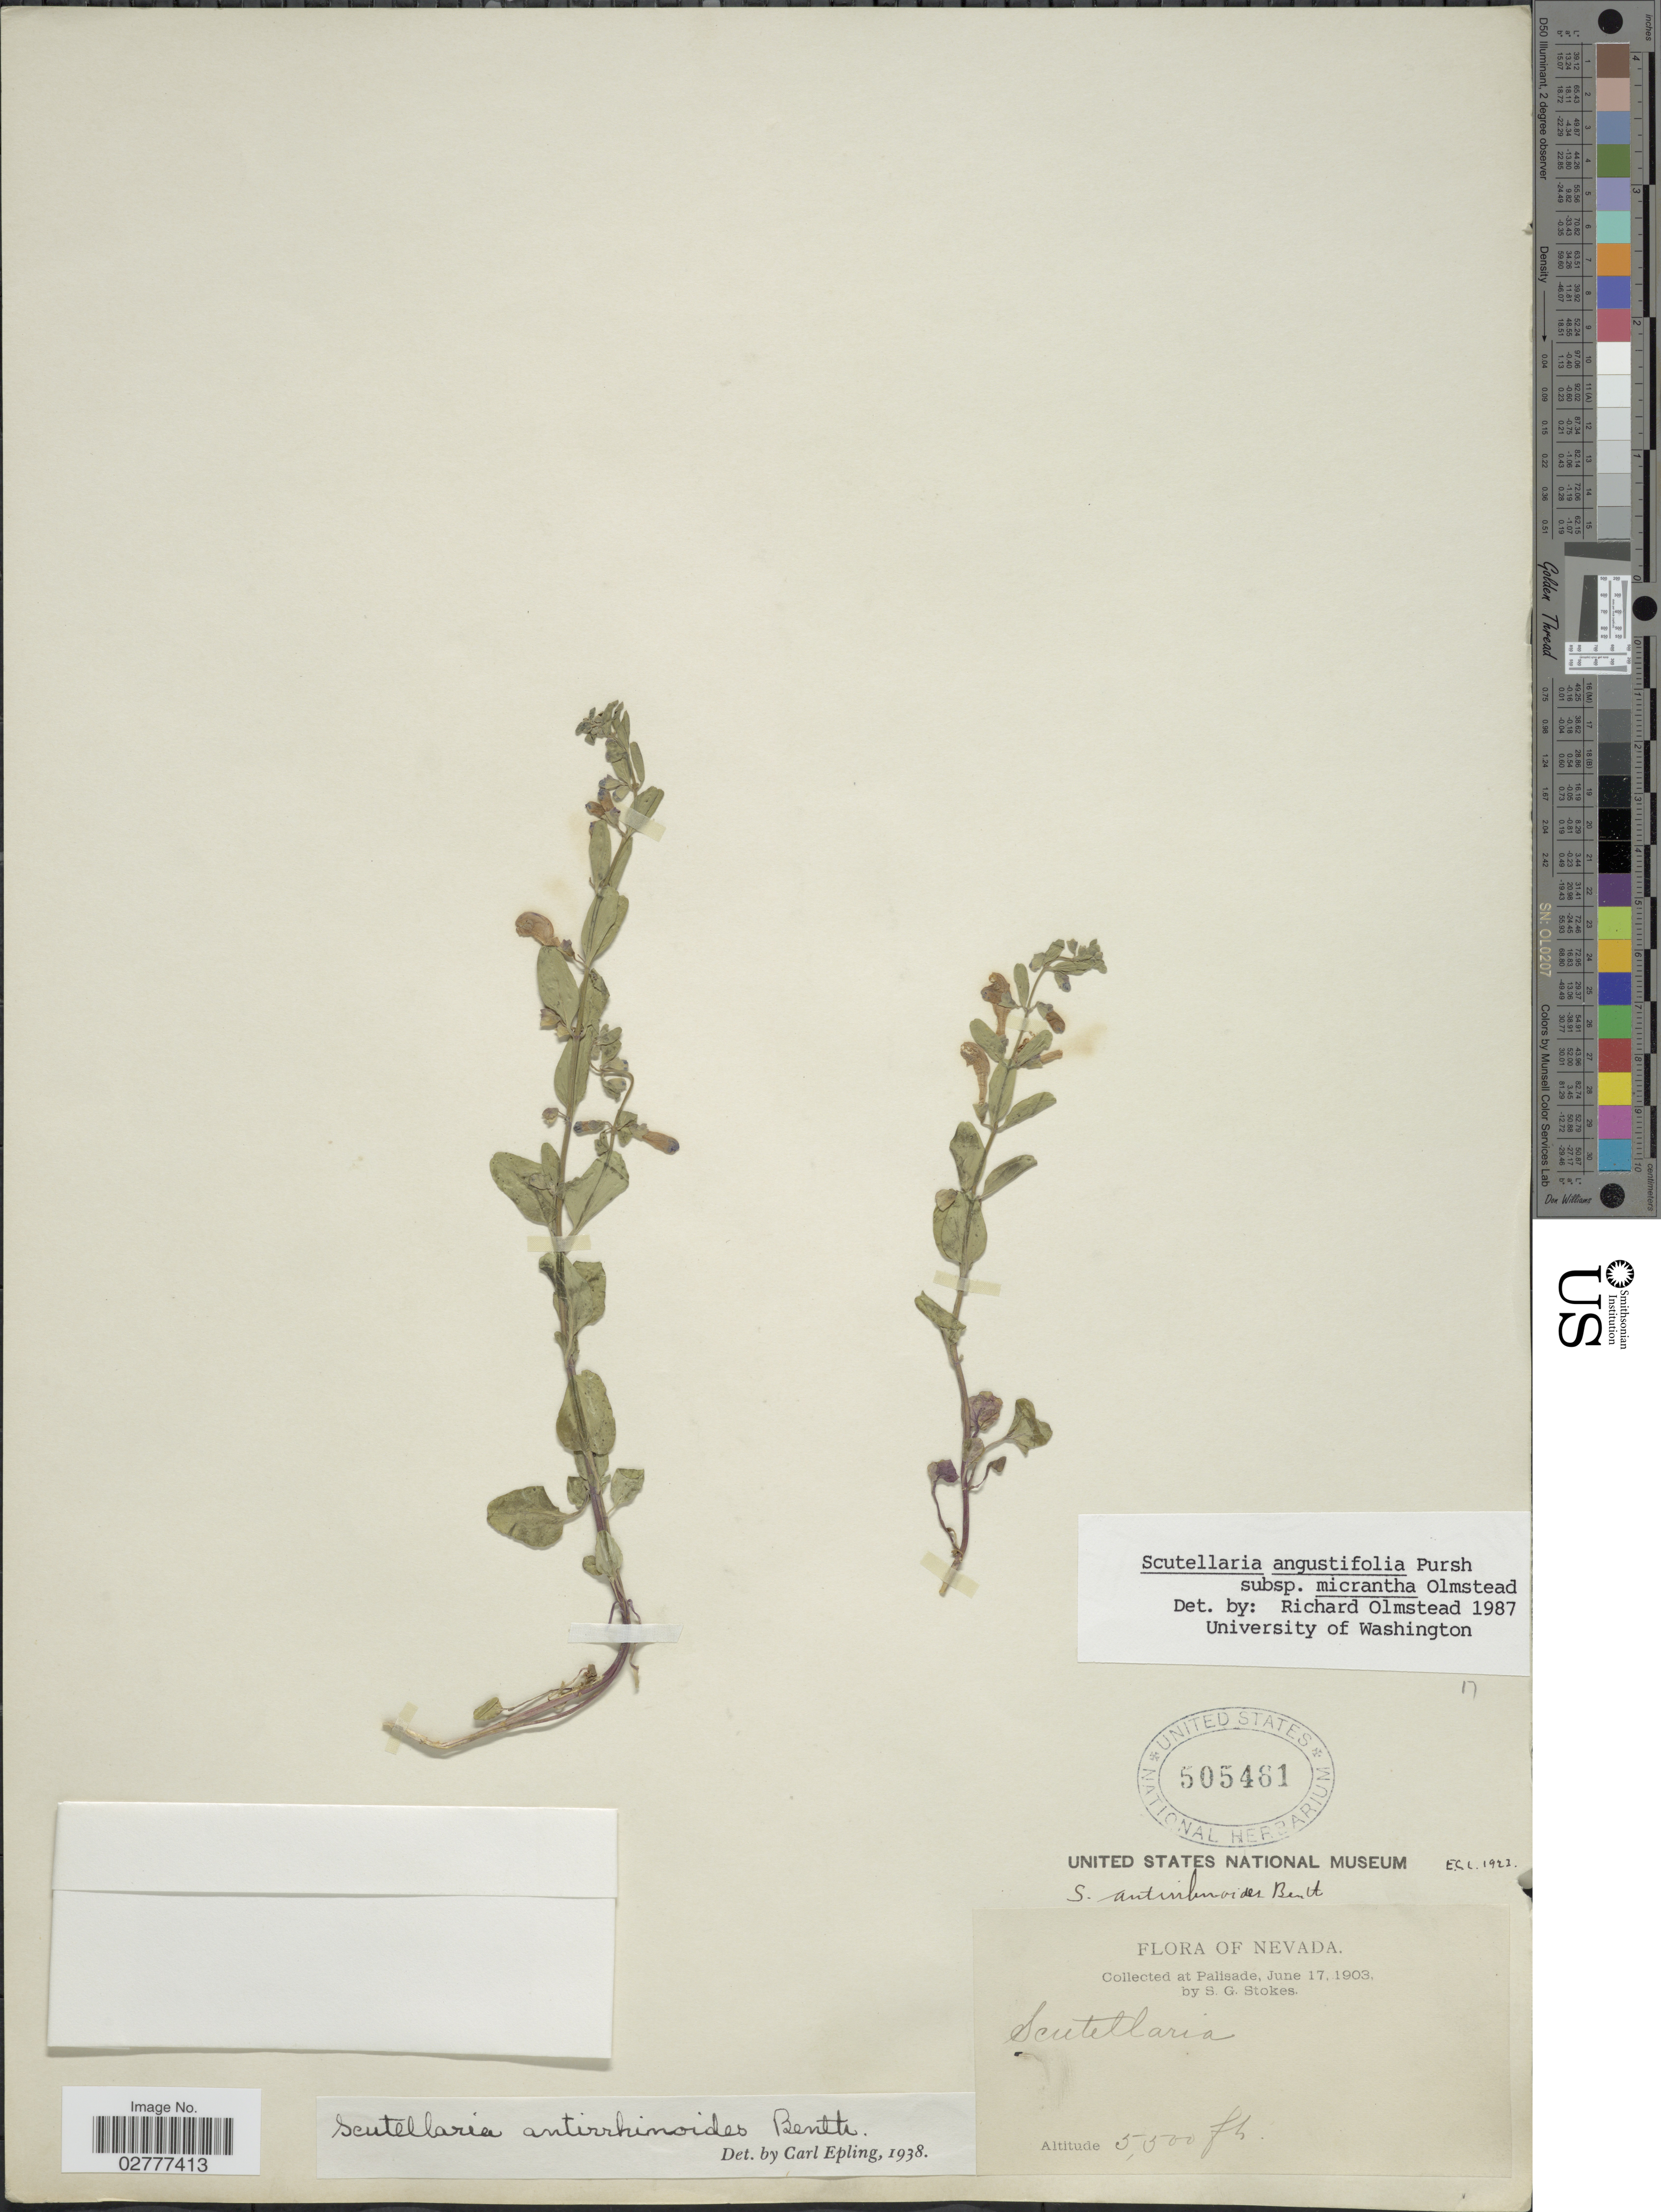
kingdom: Plantae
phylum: Tracheophyta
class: Magnoliopsida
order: Lamiales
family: Lamiaceae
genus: Scutellaria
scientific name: Scutellaria angustifolia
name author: Pursh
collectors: S. G. Stokes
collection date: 1903-06-17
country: United States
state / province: Nevada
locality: Palisade.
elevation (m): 1676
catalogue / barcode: US 505461